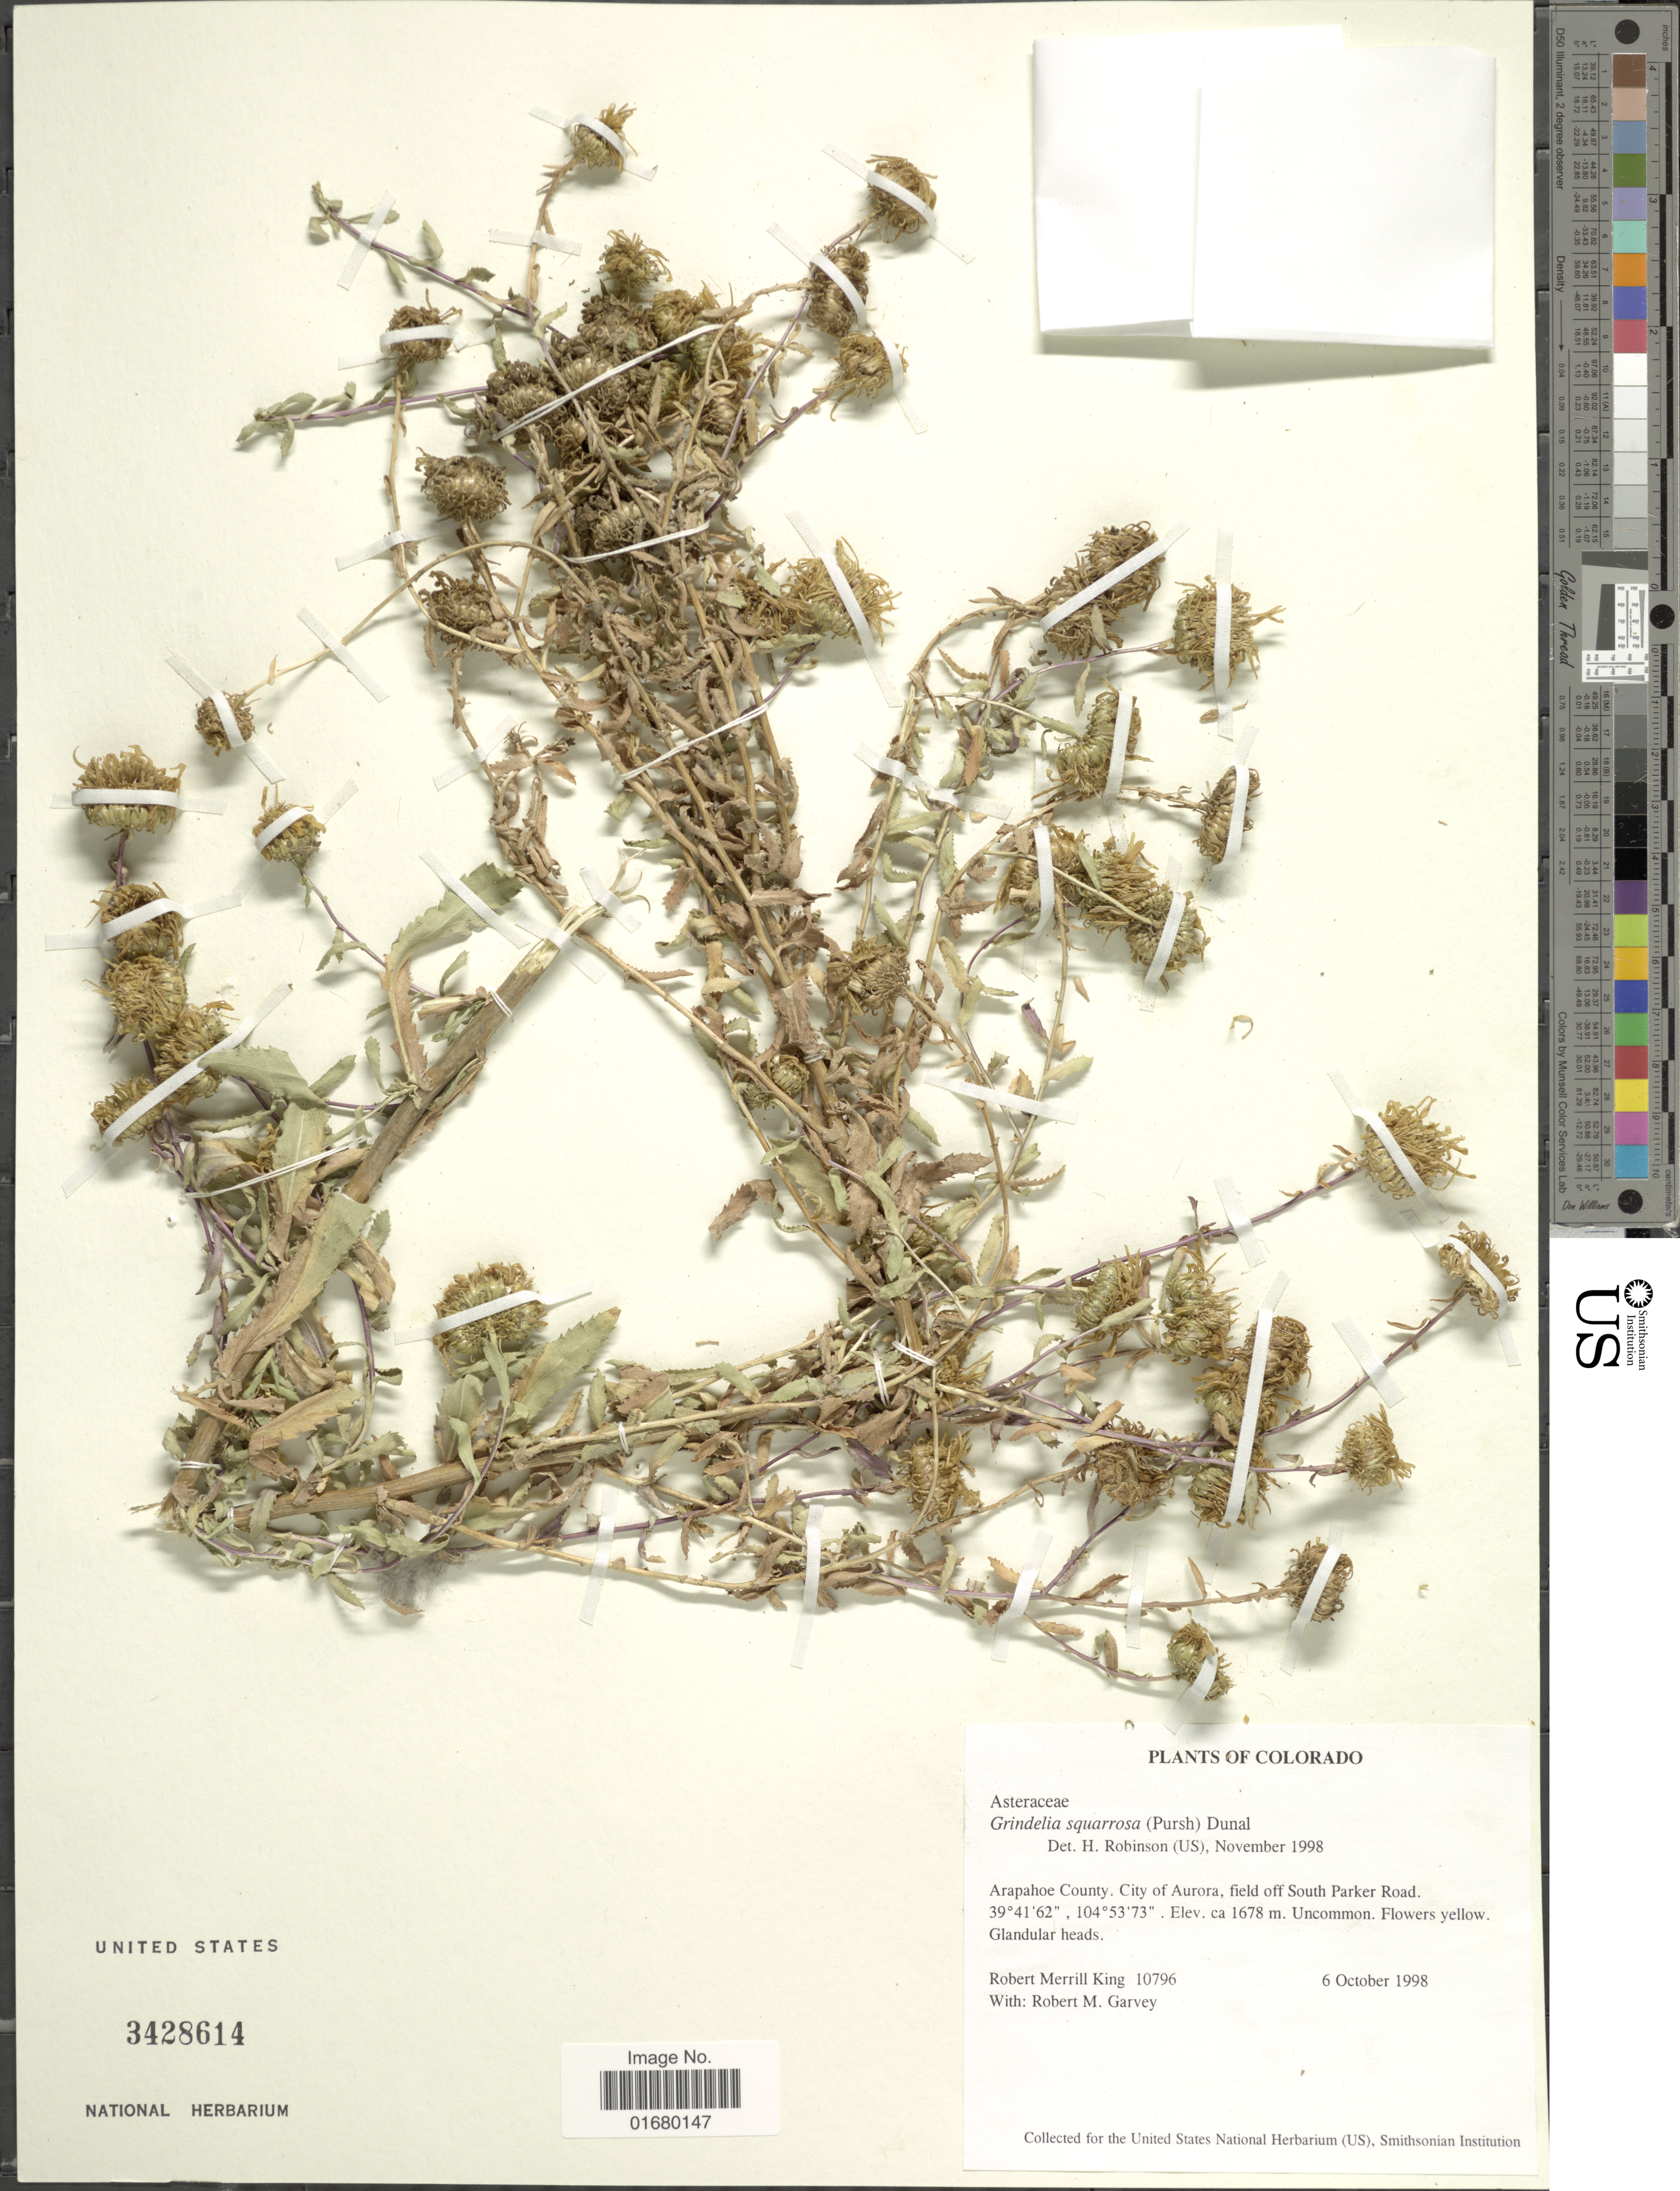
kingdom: Plantae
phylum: Tracheophyta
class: Magnoliopsida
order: Asterales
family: Asteraceae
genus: Grindelia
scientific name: Grindelia squarrosa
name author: (Pursh) Dunal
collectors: R. M. King & R. Garvey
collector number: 10796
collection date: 1998-10-06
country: United States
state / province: Colorado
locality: Arapahoe County. City of Aurora, field off South Parker Road.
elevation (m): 1678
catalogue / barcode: US 3428614